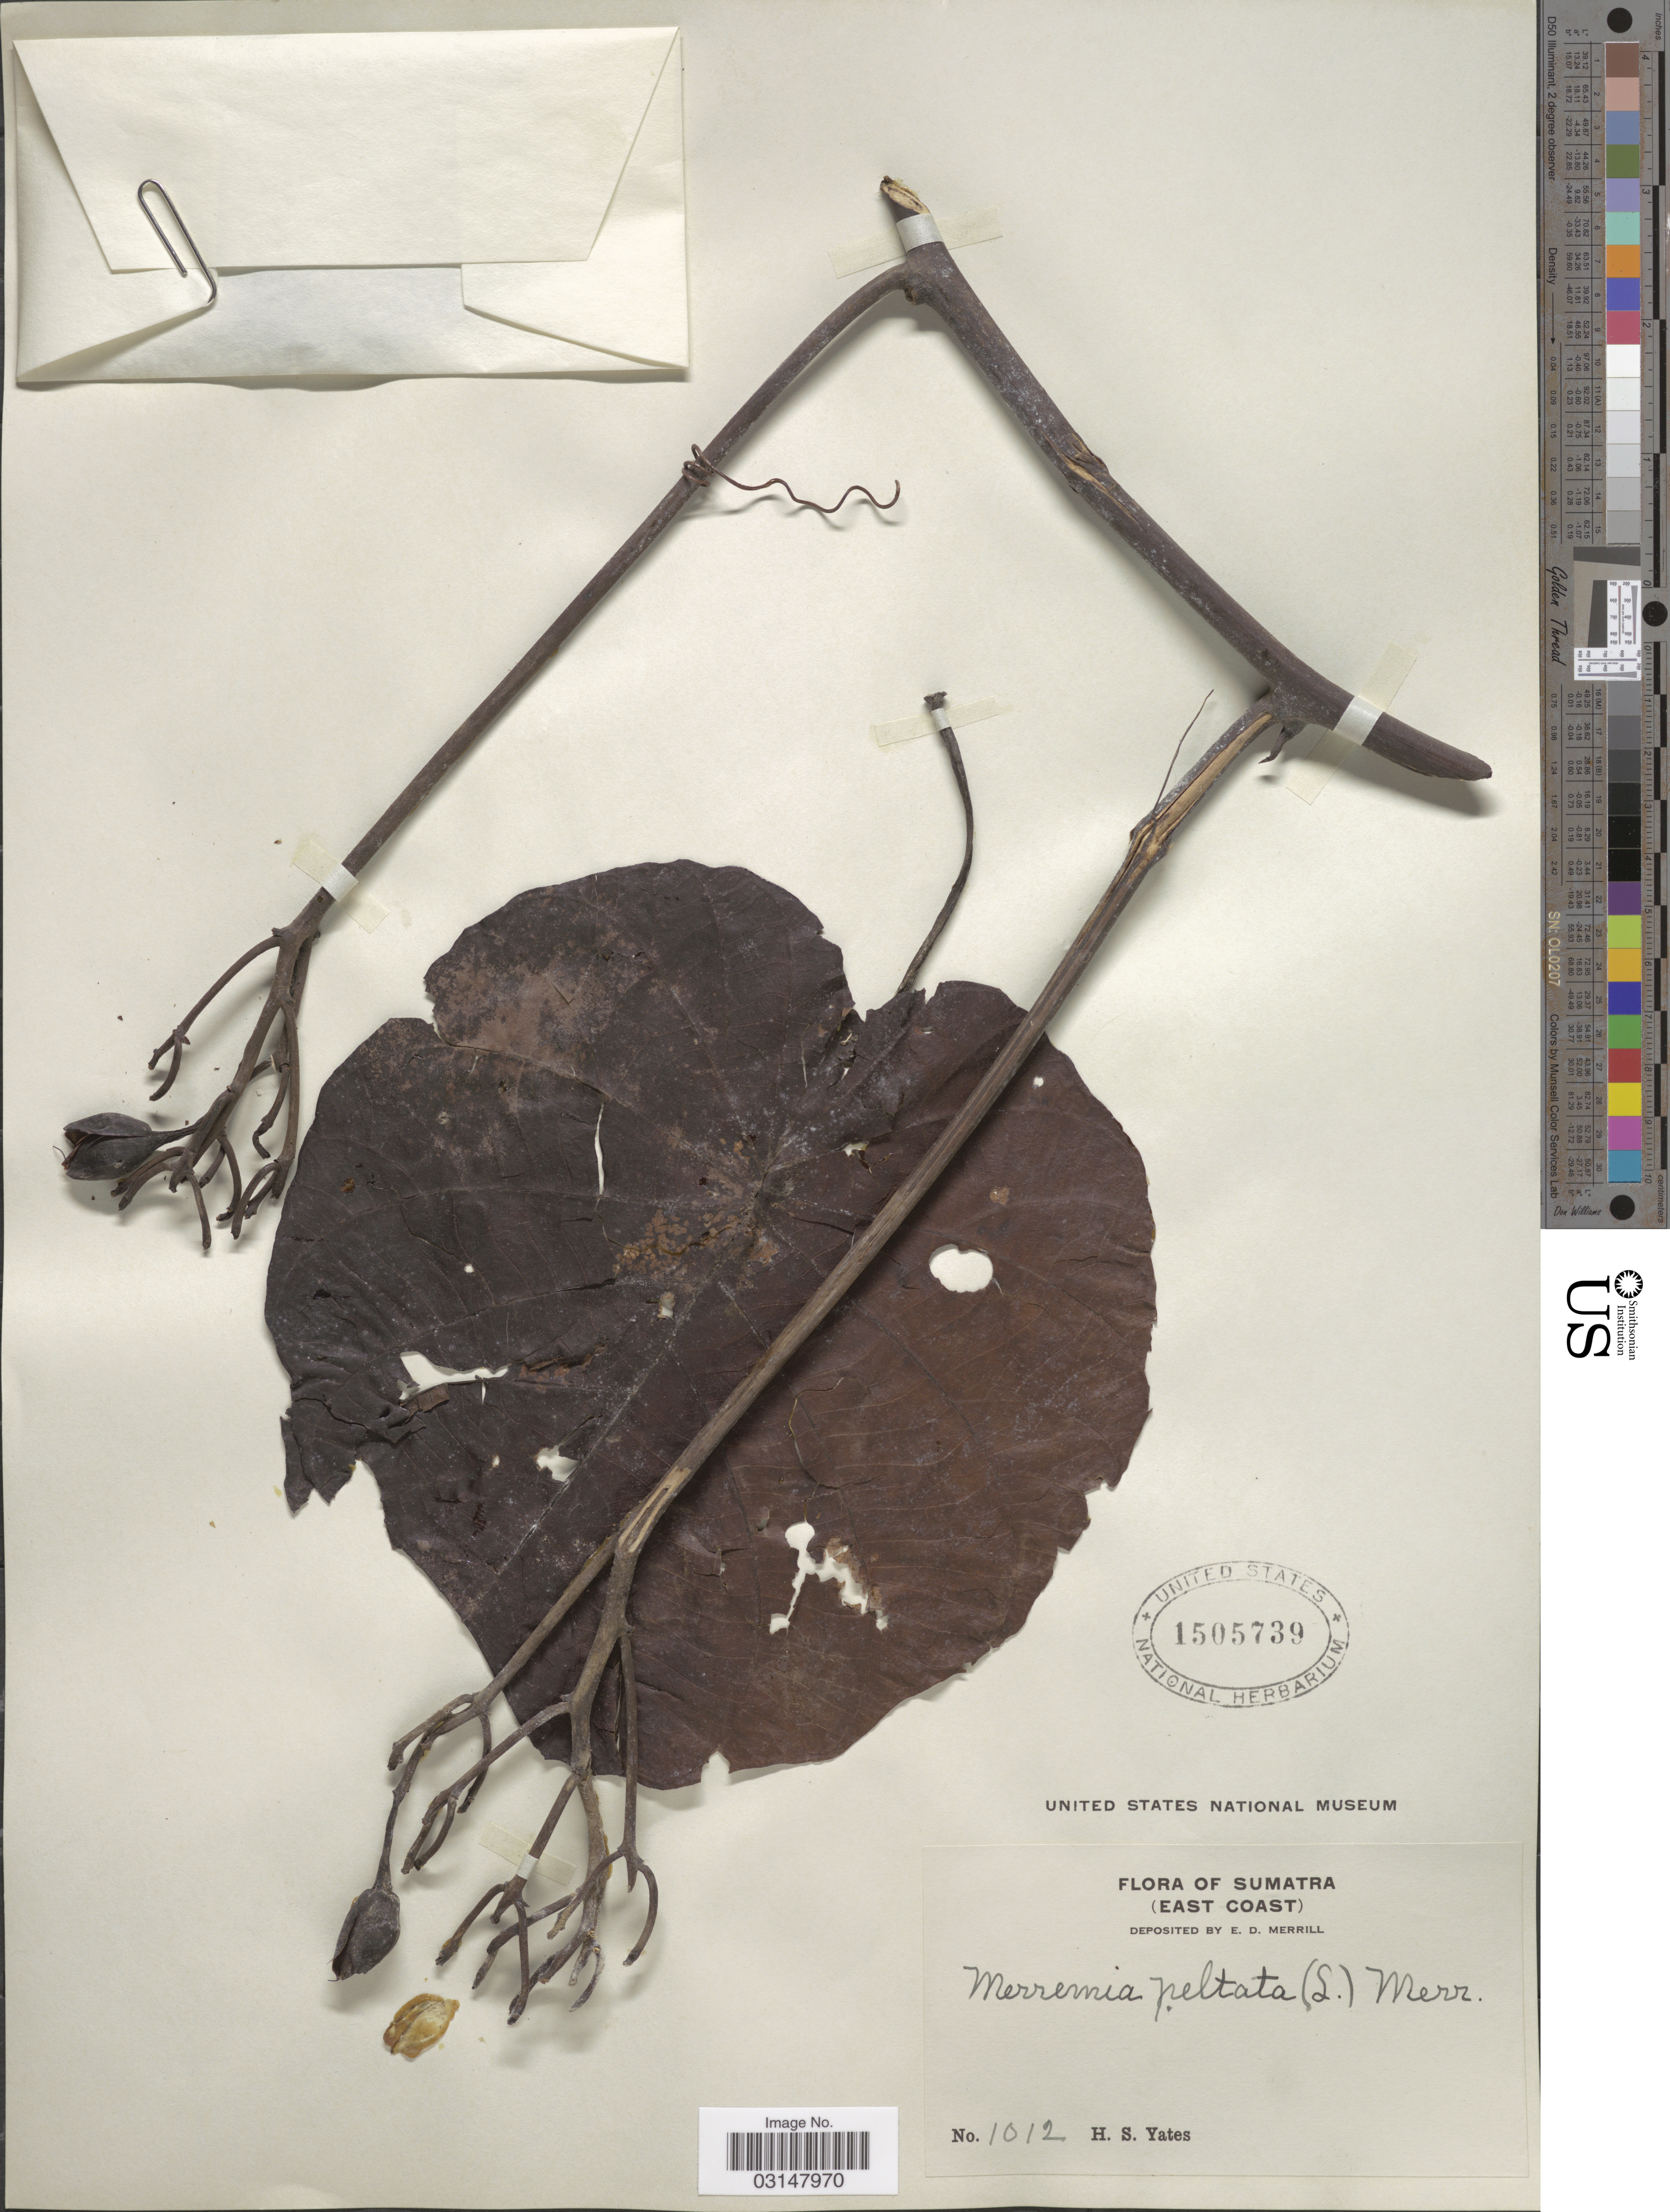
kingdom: Plantae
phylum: Tracheophyta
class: Magnoliopsida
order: Solanales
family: Convolvulaceae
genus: Decalobanthus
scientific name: Decalobanthus peltatus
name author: (L.) A. R. Simões & Staples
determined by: Wagner, W. L., (BOT), Smithsonian Institution - National Museum of Natural History (UNITED STATES)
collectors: H. S. Yates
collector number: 1012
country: Indonesia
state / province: Sumatra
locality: East Coast.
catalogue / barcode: US 1505739